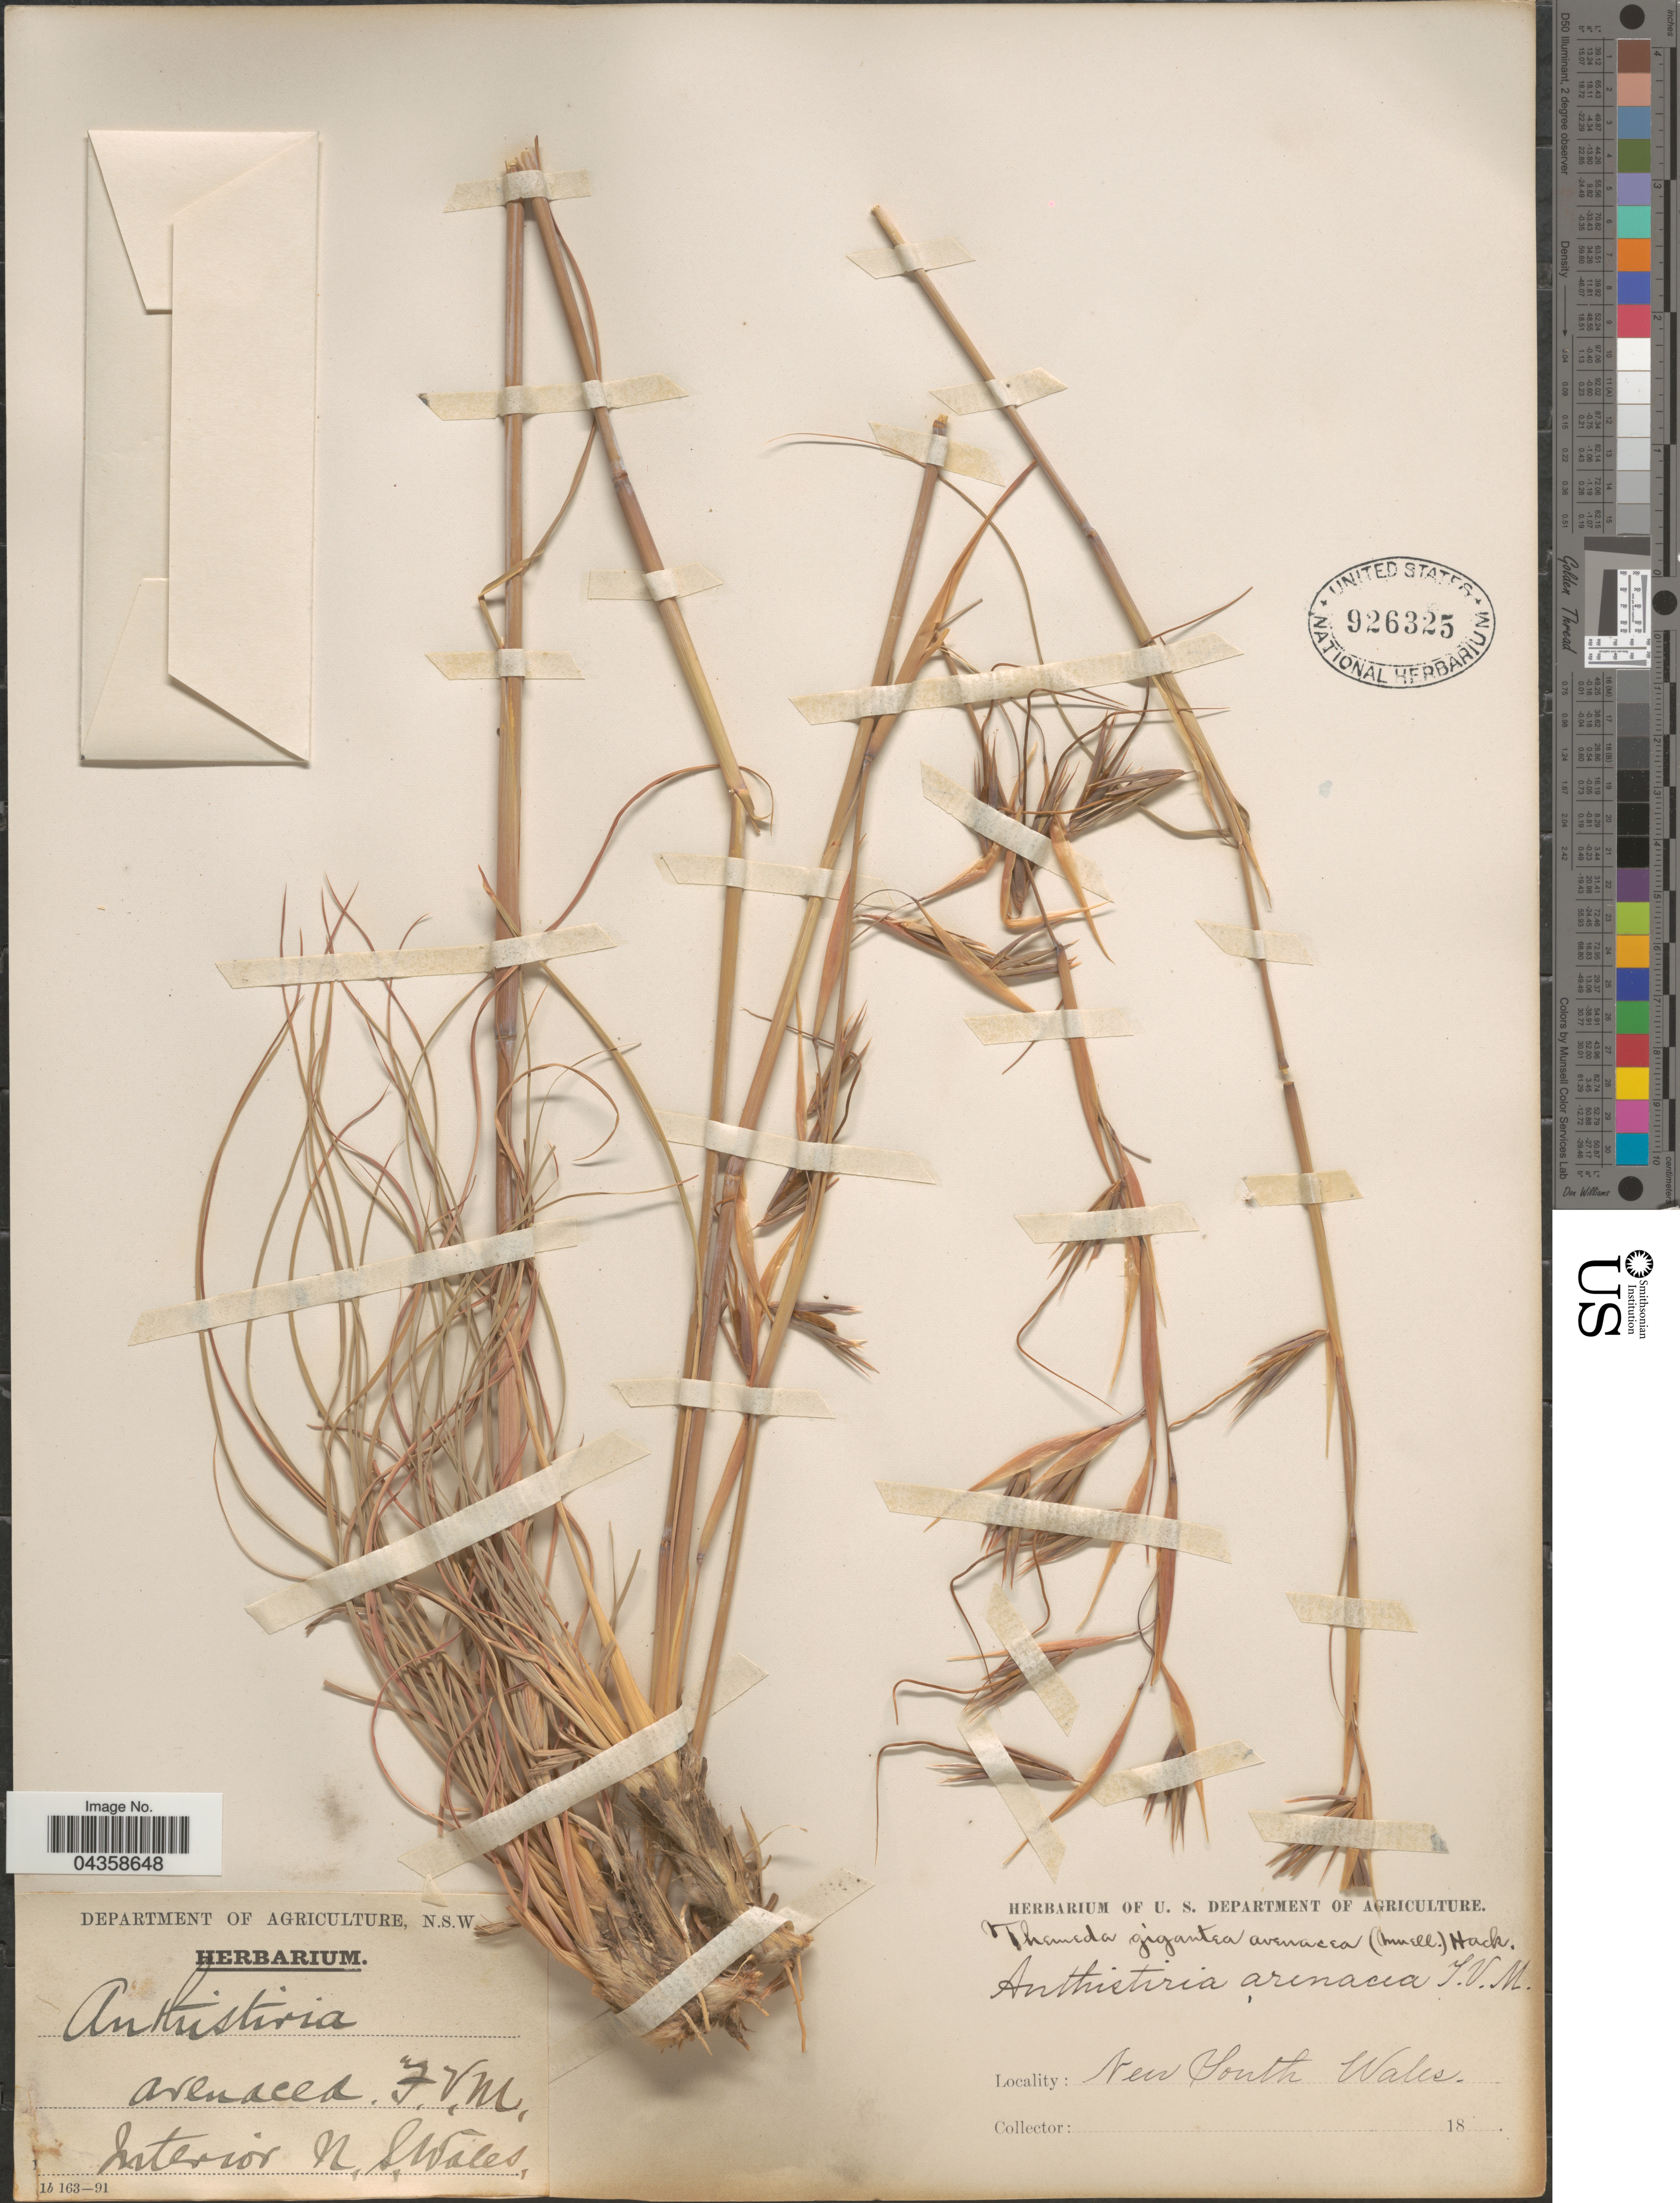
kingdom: Plantae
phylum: Tracheophyta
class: Liliopsida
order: Poales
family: Poaceae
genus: Themeda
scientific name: Themeda avenacea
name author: (F. Muell.) Durand & B.D. Jacks.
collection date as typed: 18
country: Australia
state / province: New South Wales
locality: Interior N. S. Wales.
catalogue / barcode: US 926325